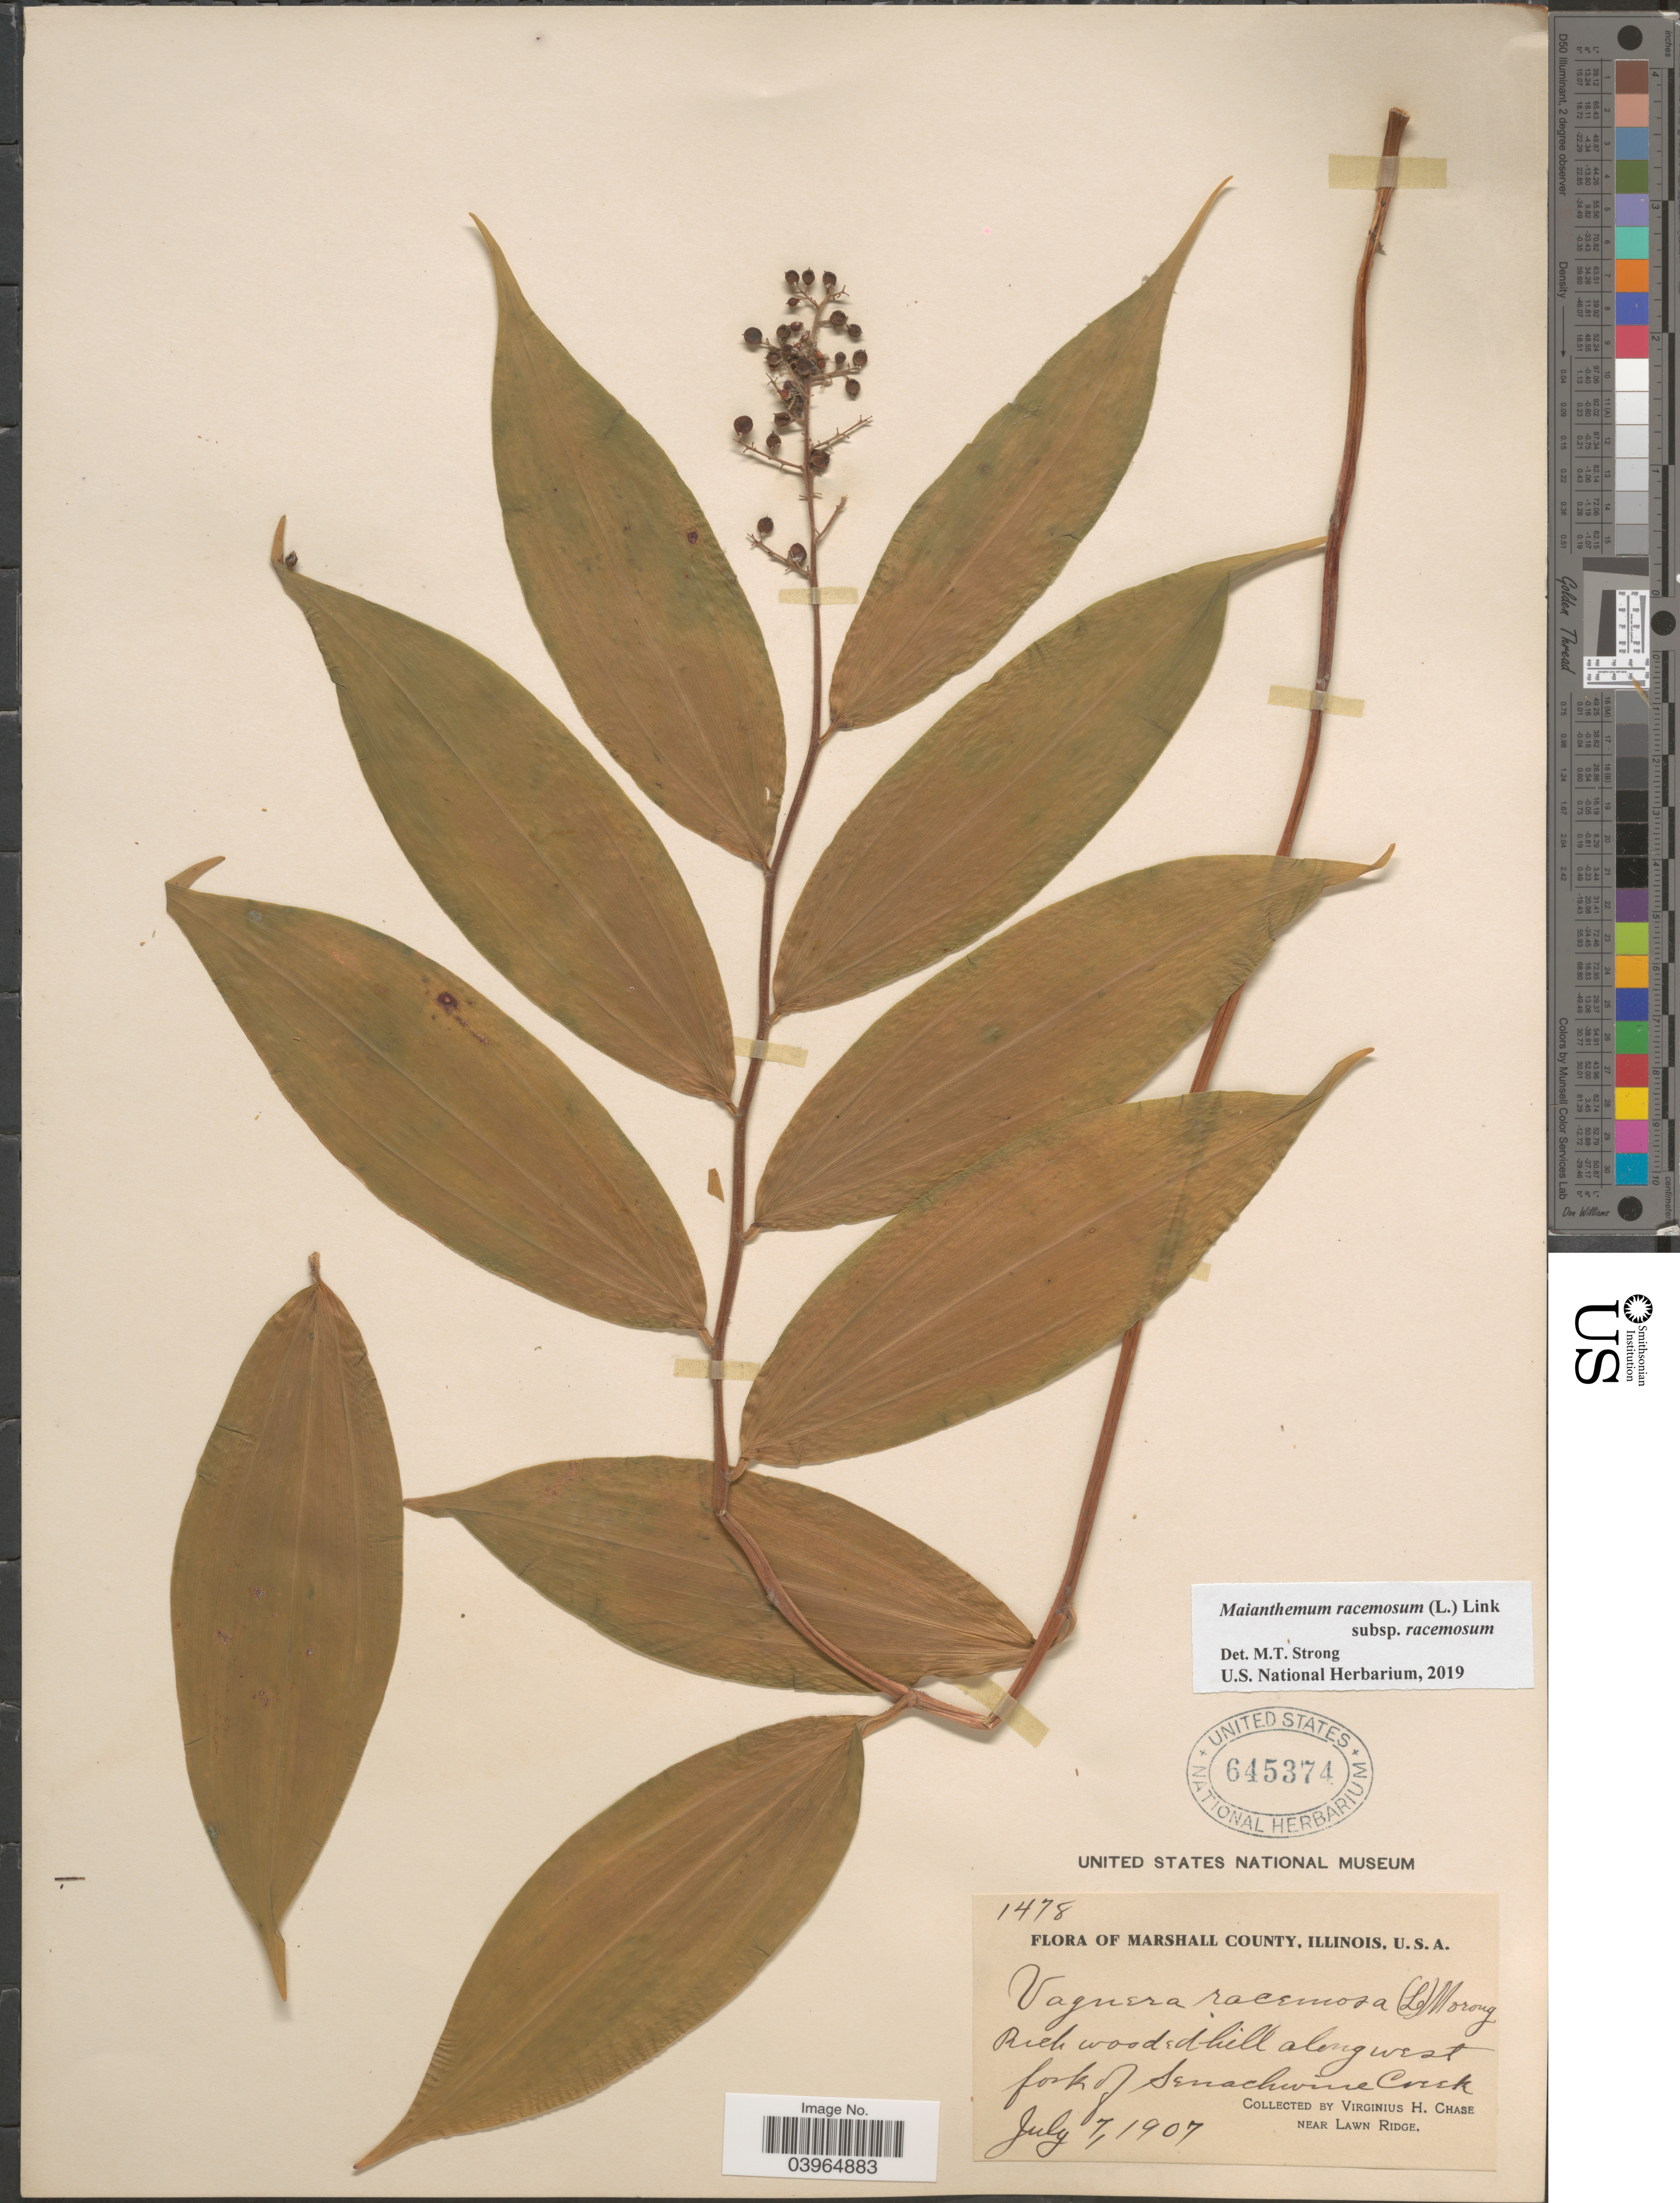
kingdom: Plantae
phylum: Tracheophyta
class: Liliopsida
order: Asparagales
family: Asparagaceae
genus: Maianthemum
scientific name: Maianthemum racemosum subsp. racemosum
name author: (L.) Link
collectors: V. H. Chase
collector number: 1478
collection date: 1907-07-07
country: United States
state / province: Illinois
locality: Marshall County. Along west fork of Senachwine Creek. Near Lawn Ridge.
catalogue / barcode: US 645374